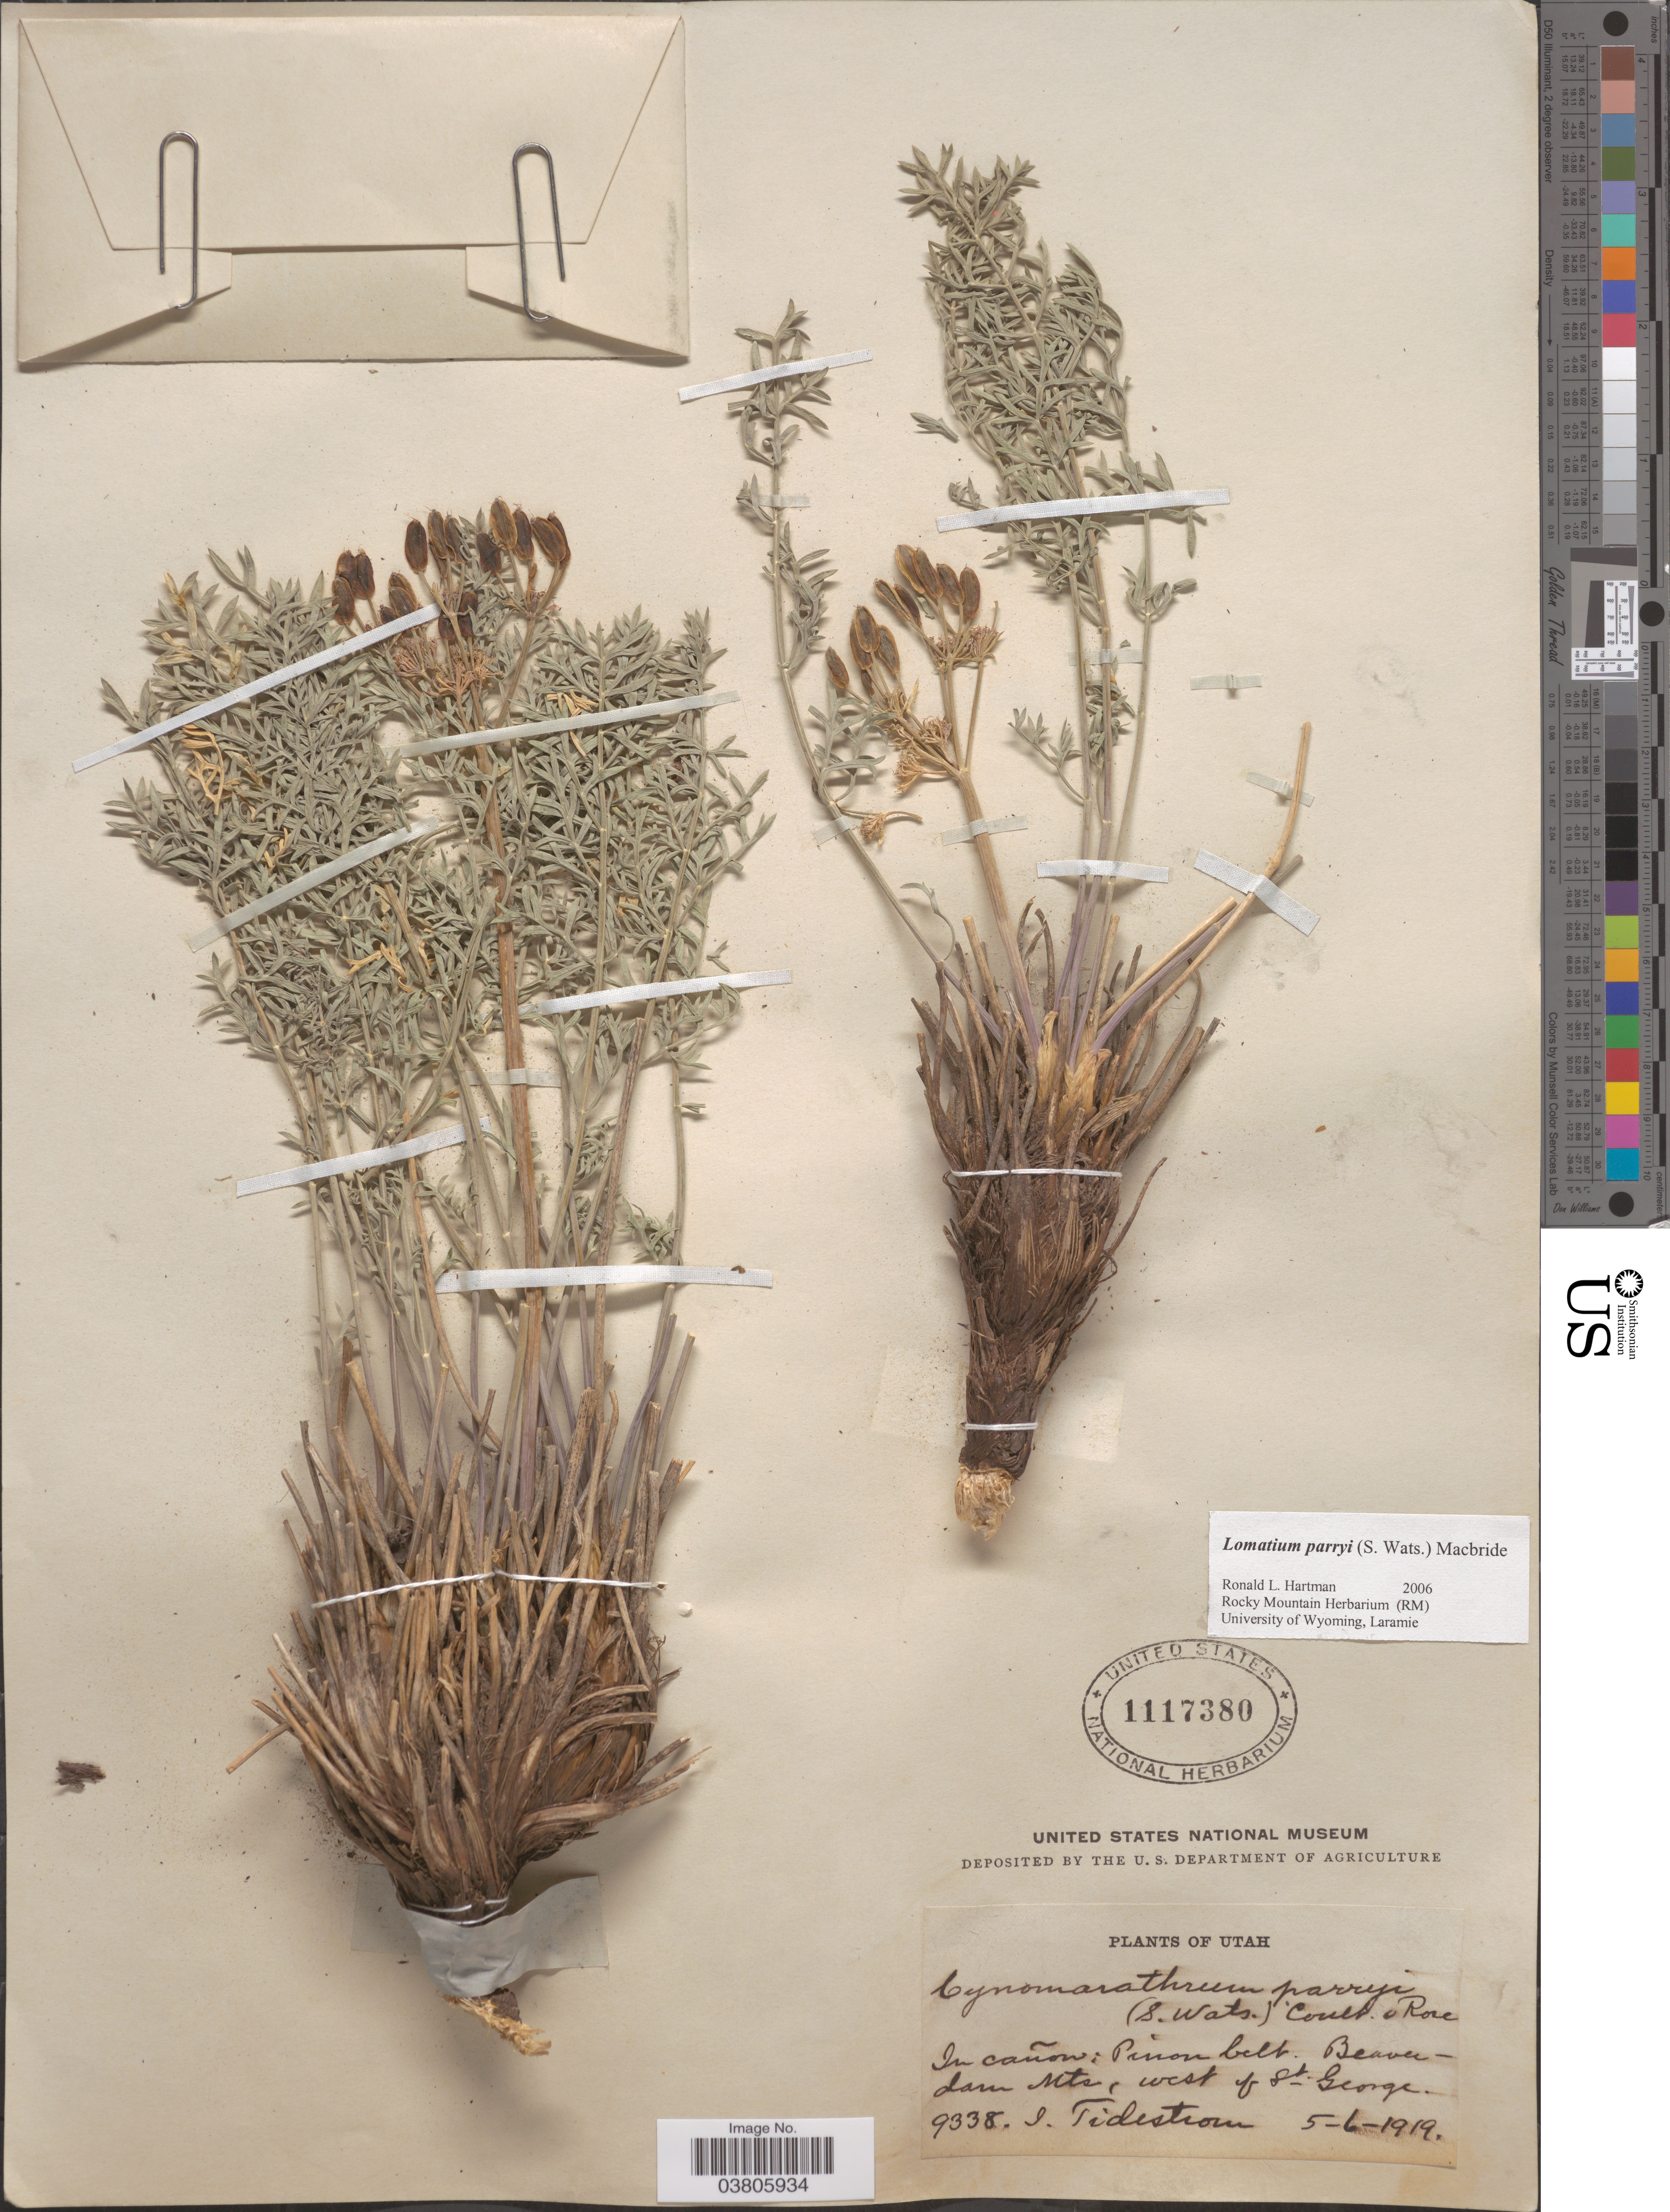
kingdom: Plantae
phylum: Tracheophyta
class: Magnoliopsida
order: Apiales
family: Apiaceae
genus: Lomatium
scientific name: Lomatium parryi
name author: (S. Watson) J.F. Macbr.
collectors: I. F. Tidestrom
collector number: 9338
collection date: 1919-05-06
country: United States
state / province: Utah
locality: In cañon: Pinon belt. Beaverdam Mts, west of St. George.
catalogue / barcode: US 1117380